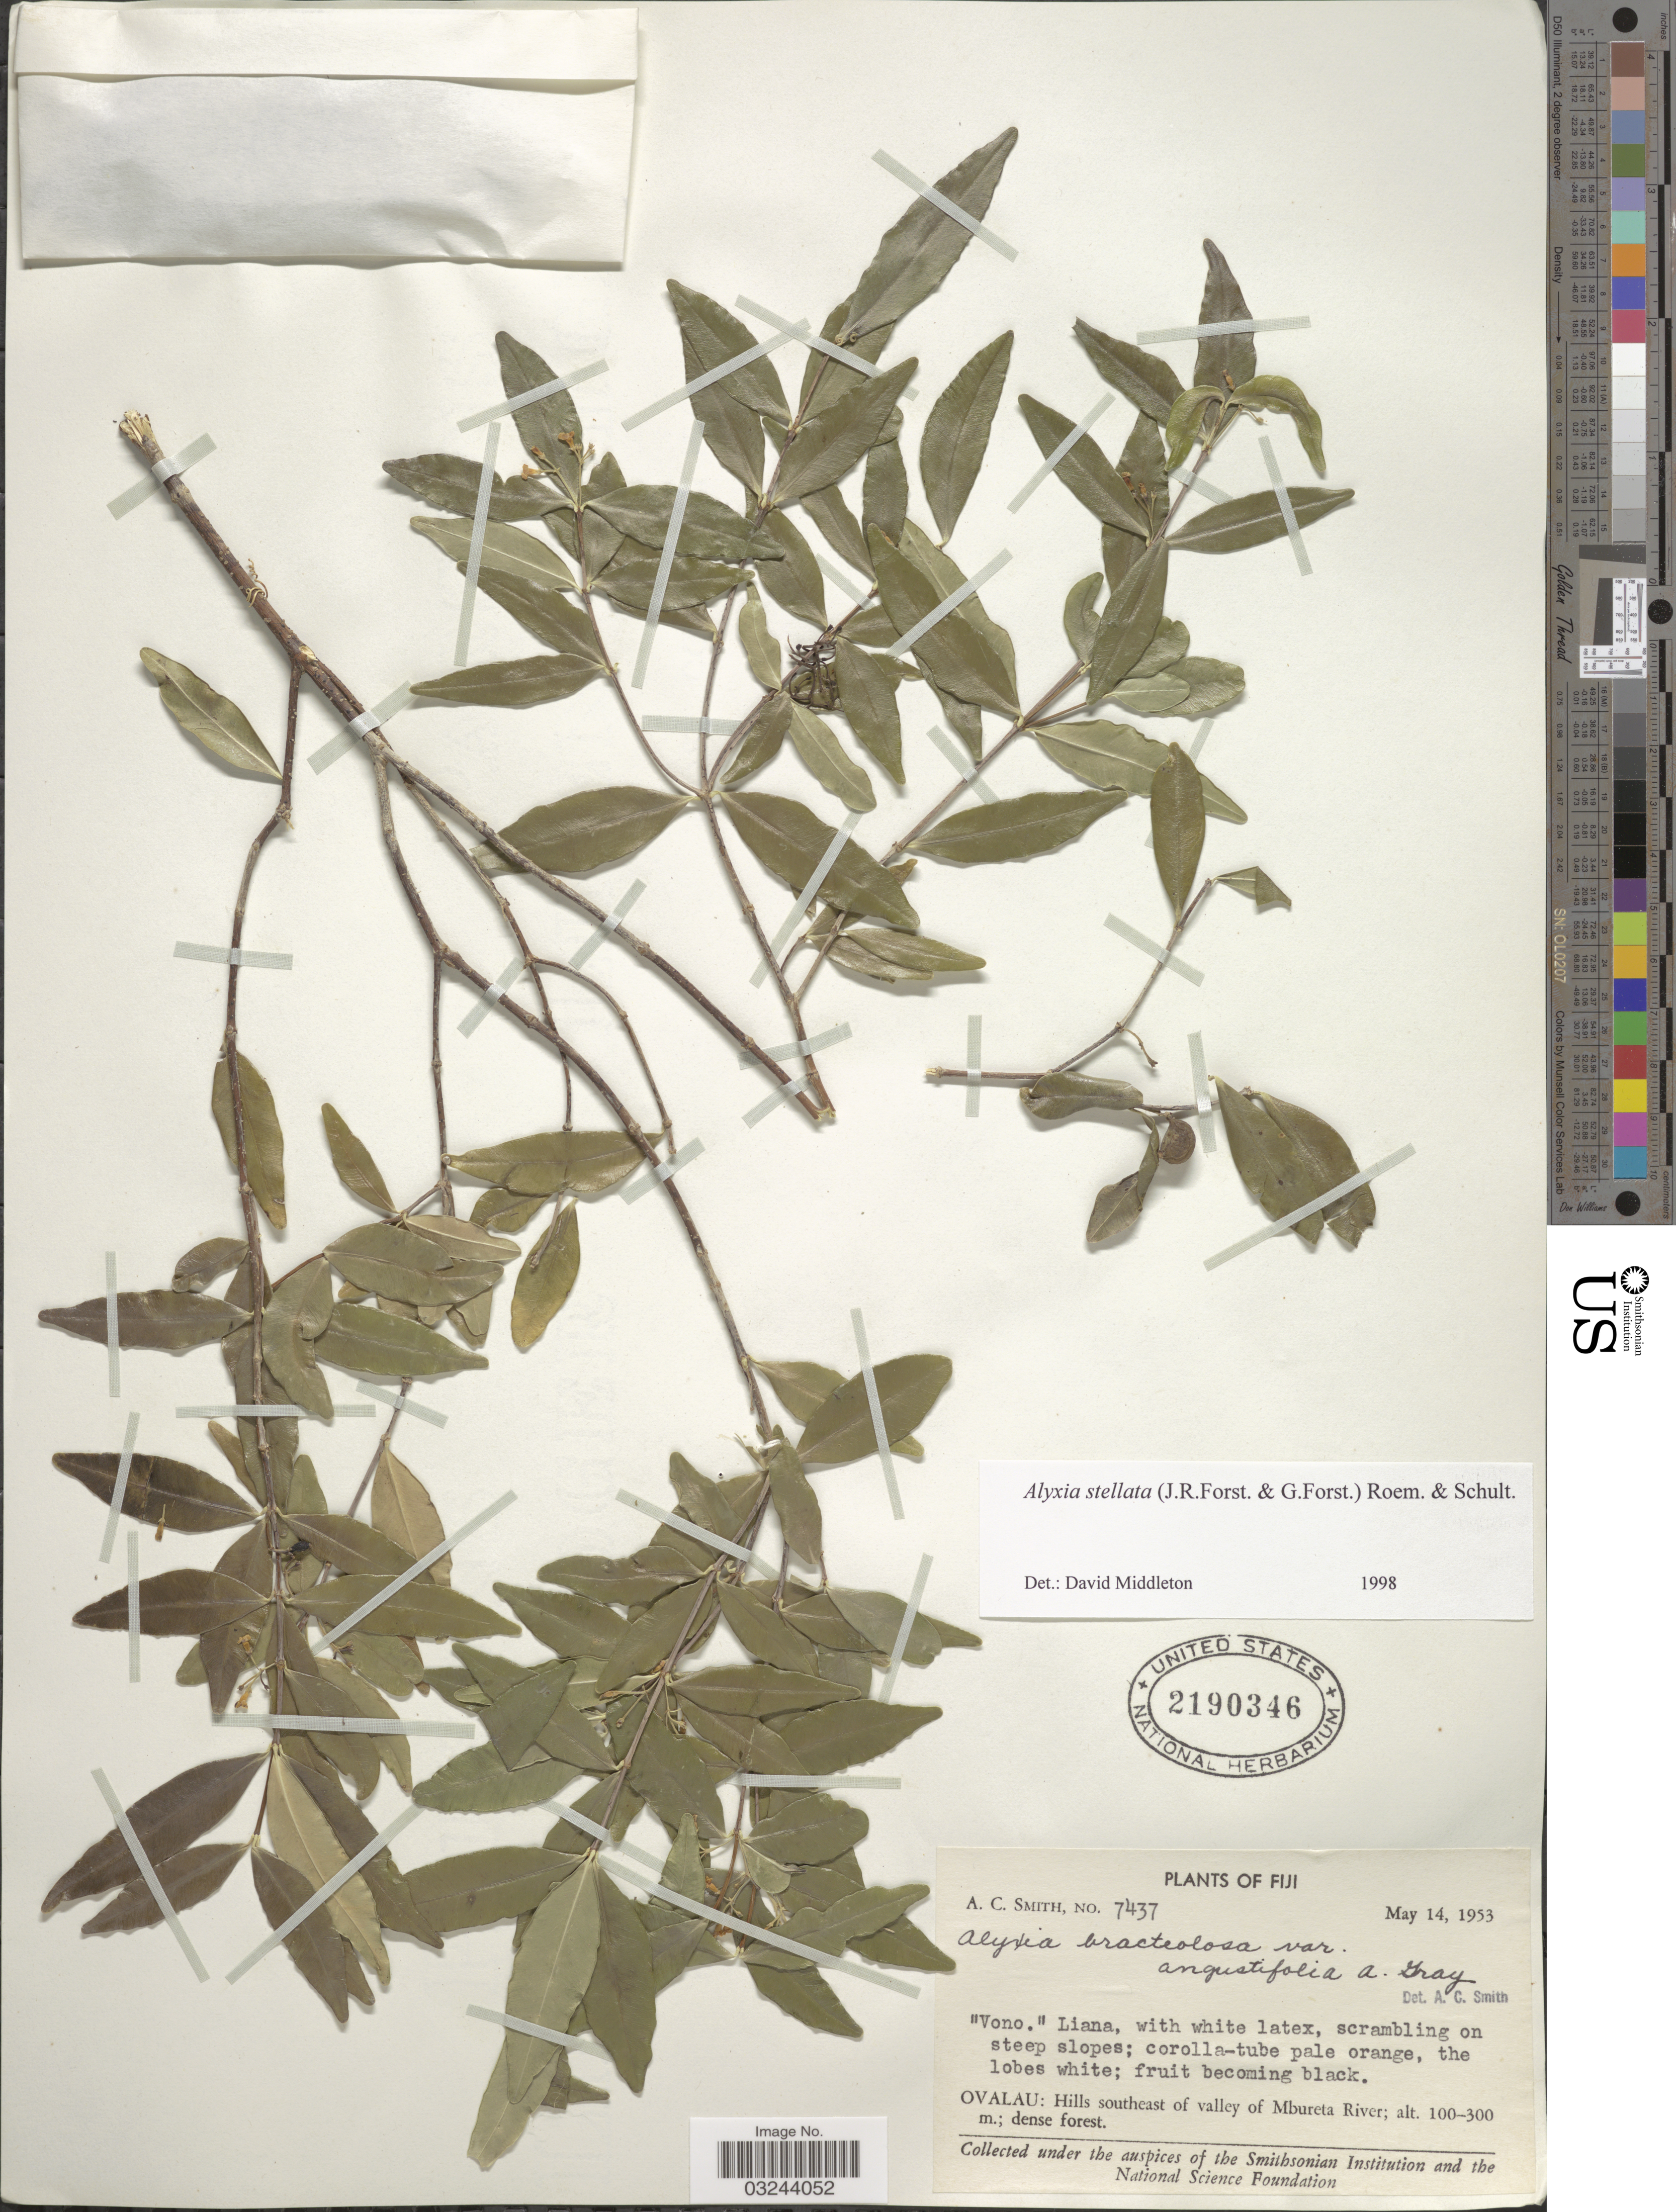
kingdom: Plantae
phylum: Tracheophyta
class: Magnoliopsida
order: Gentianales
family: Apocynaceae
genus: Alyxia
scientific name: Alyxia stellata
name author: (J.R. Forst. & G. Forst.) Roem. & Schult.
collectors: A. C. Smith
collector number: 7437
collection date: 1953-05-14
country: Fiji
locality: Ovalau: Hills southeast of valley of Mbureta River.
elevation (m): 100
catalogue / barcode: US 2190346